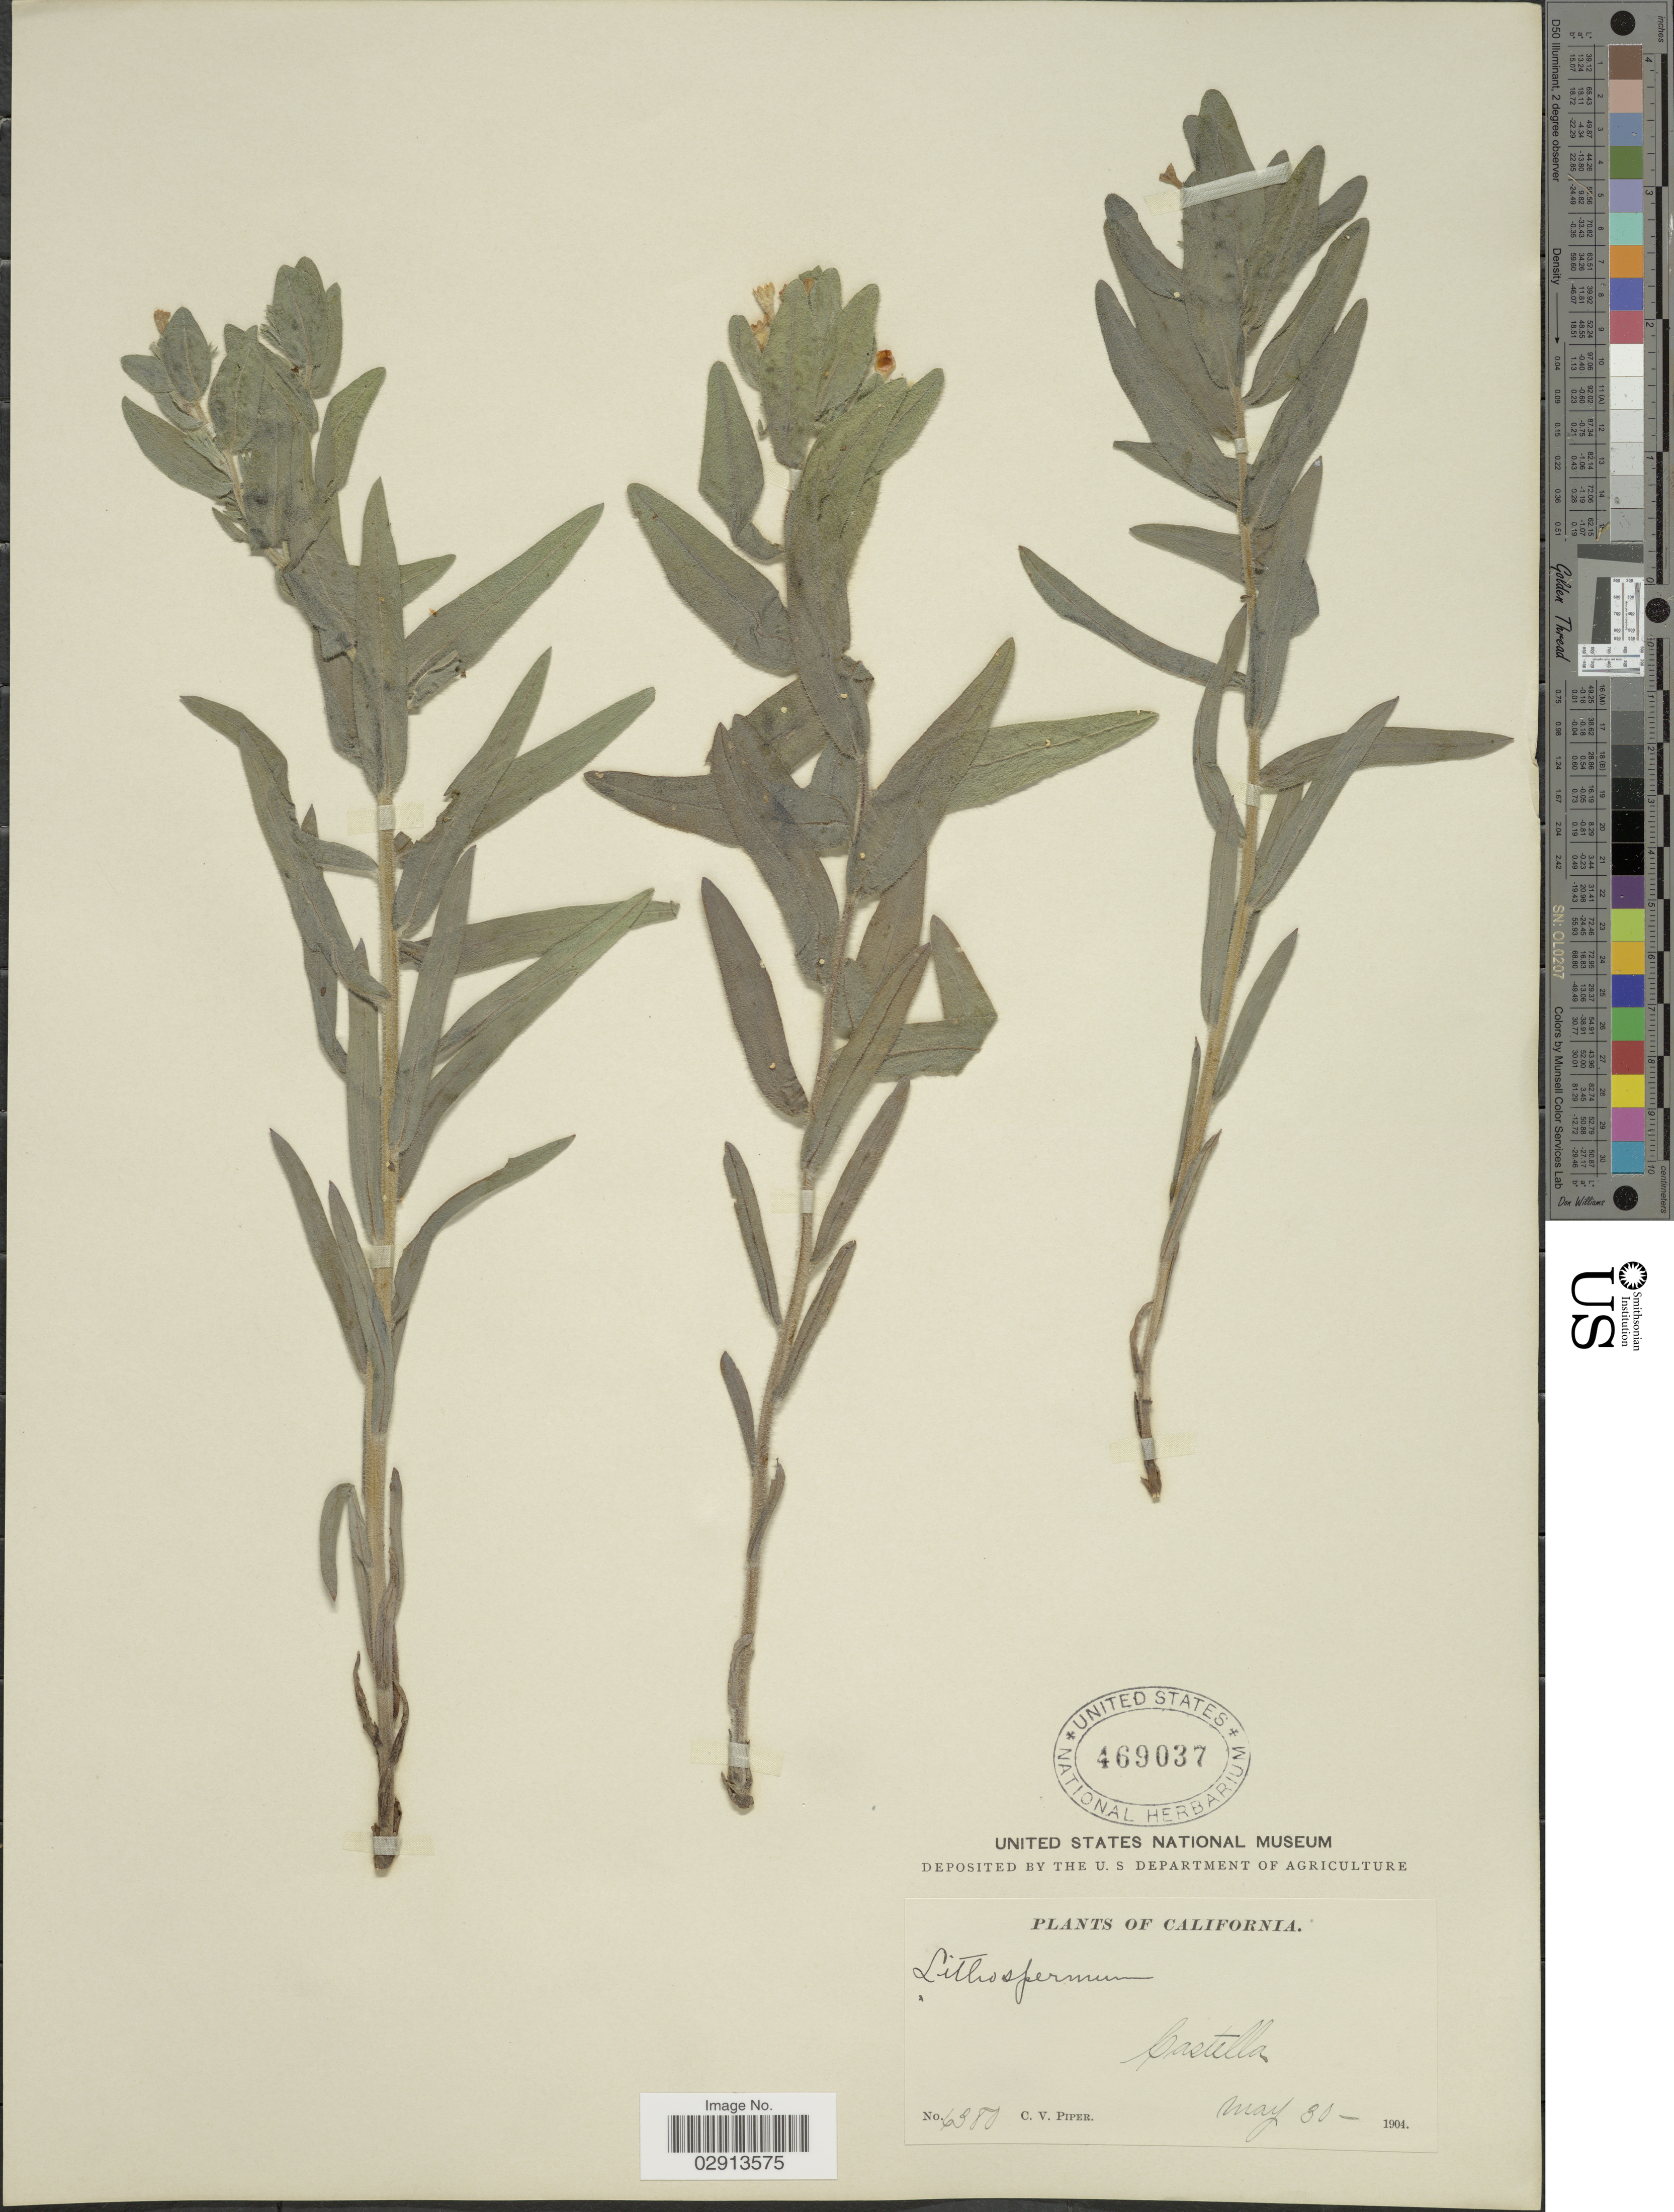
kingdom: Plantae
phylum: Tracheophyta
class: Magnoliopsida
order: Boraginales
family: Boraginaceae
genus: Lithospermum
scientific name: Lithospermum californicum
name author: A. Gray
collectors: C. V. Piper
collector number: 6380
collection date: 1904-05-30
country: United States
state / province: California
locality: Castella.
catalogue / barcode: US 469037